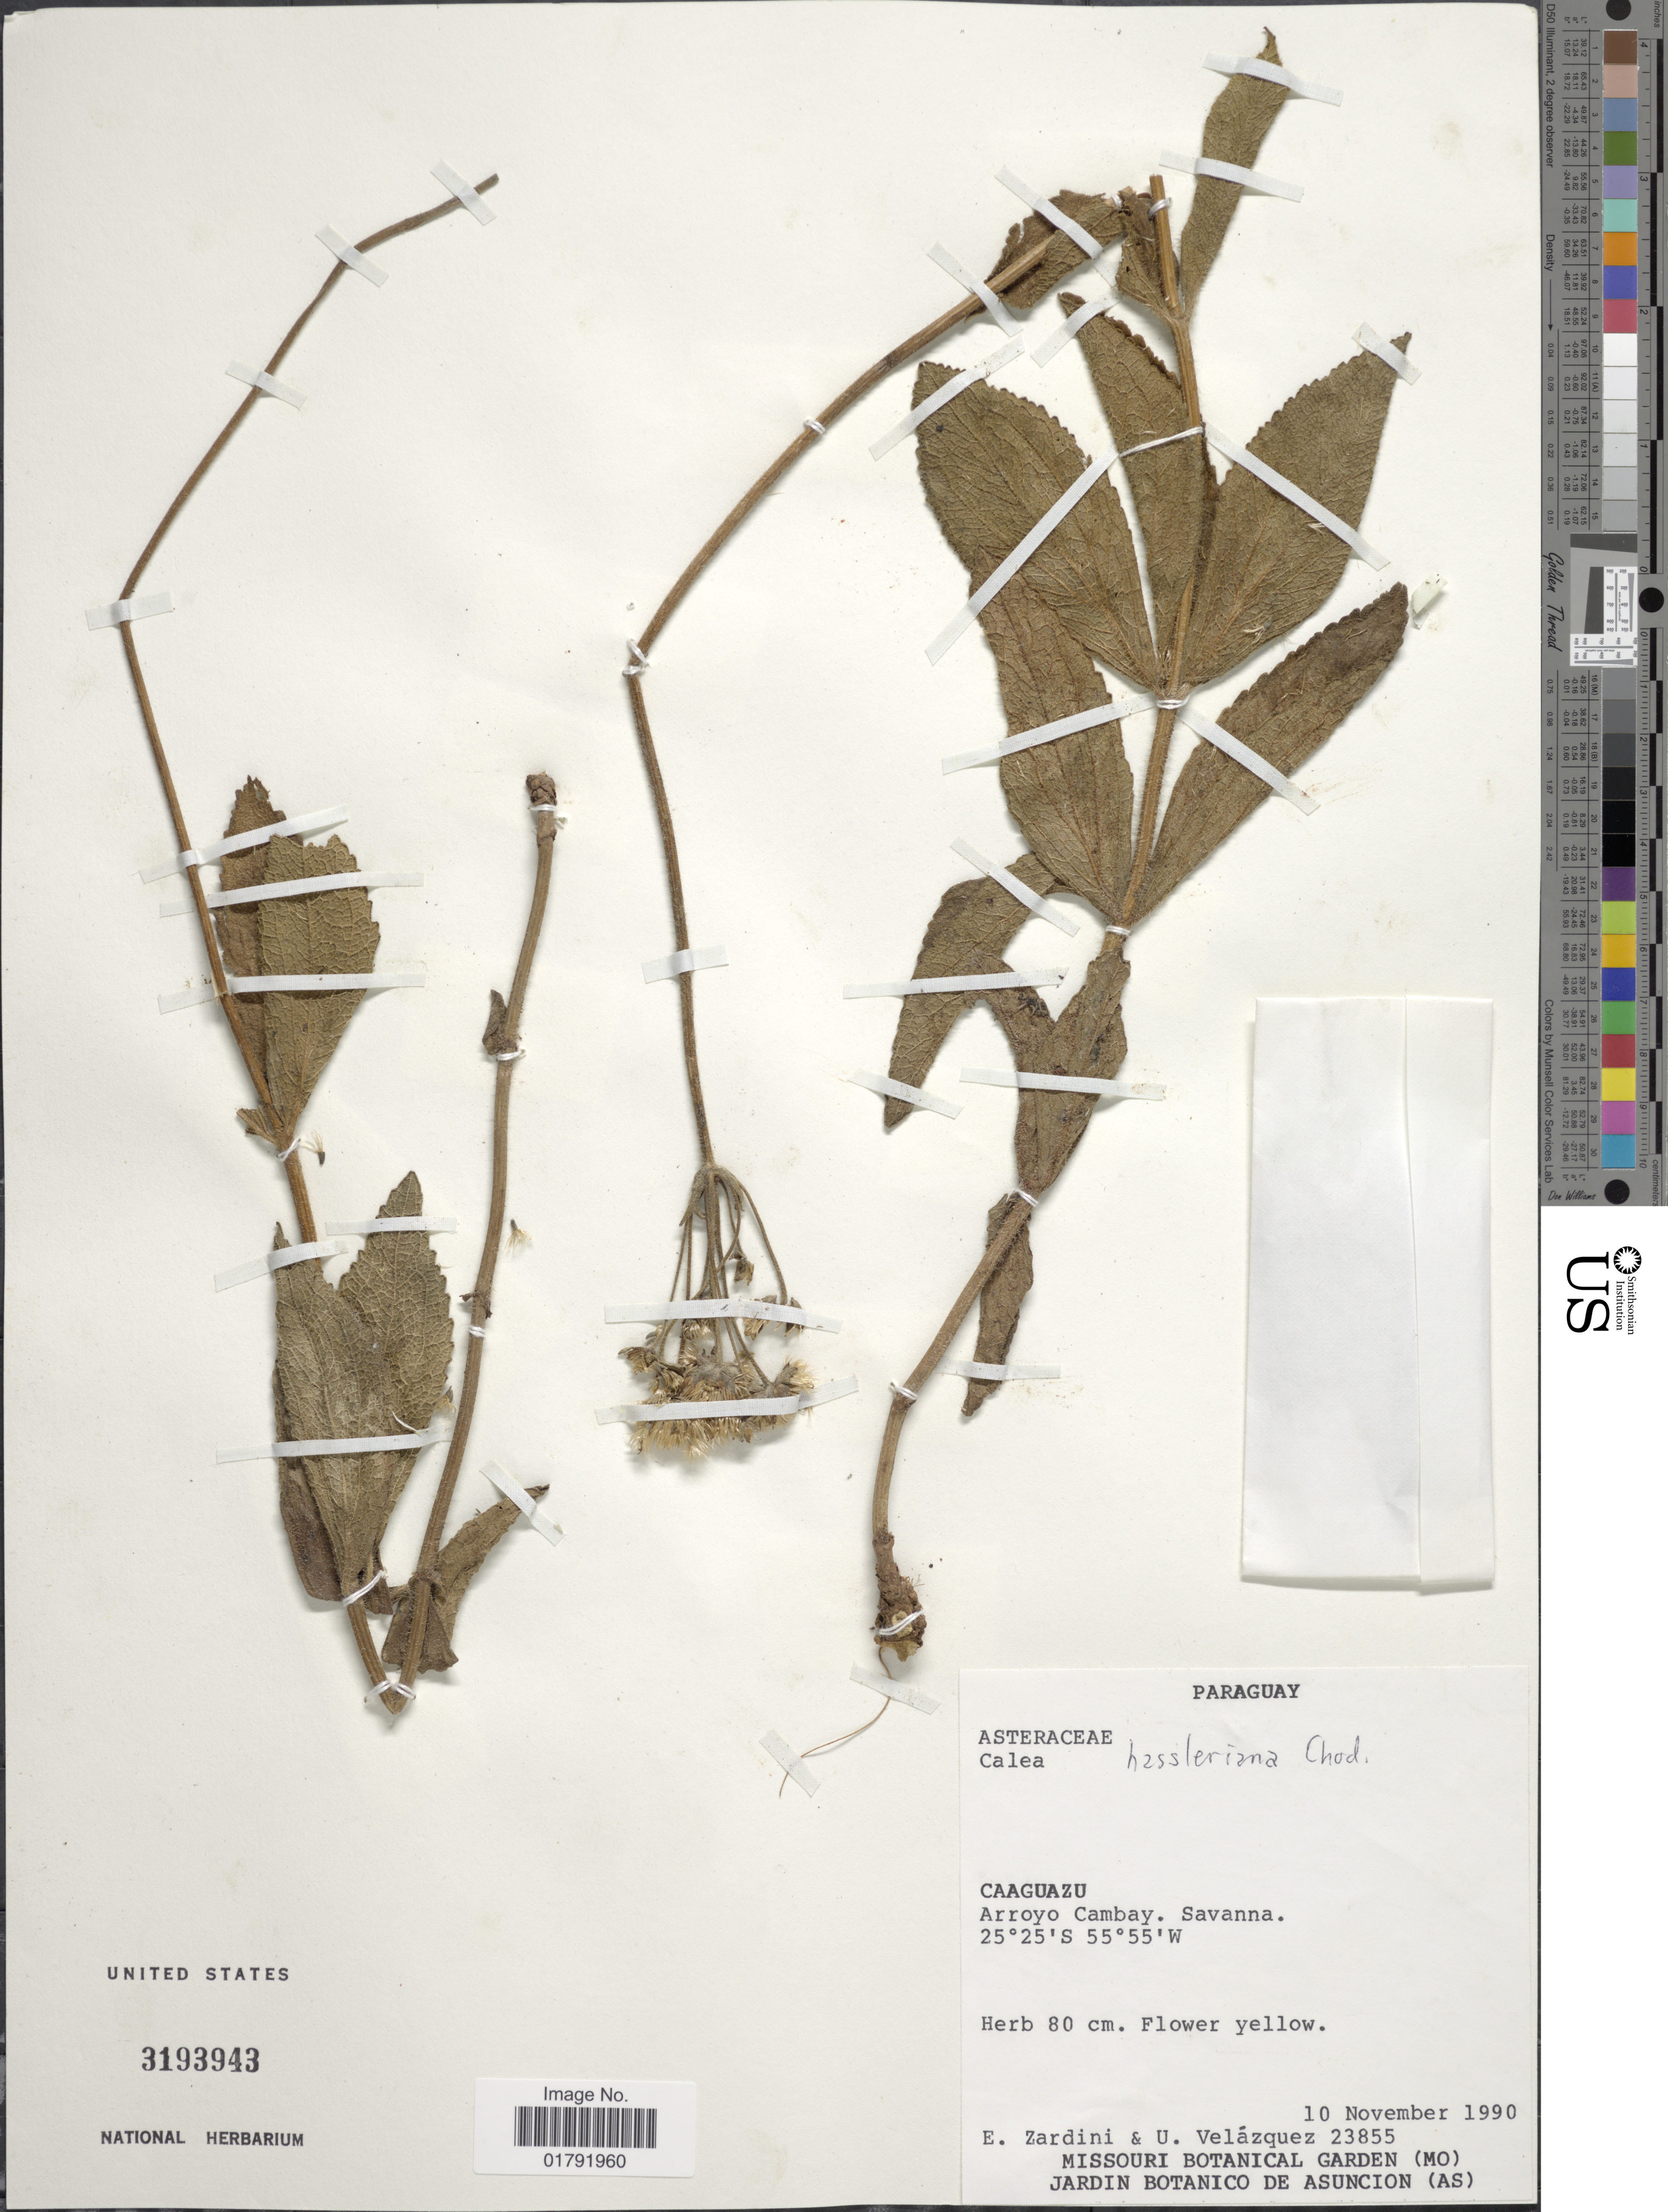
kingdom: Plantae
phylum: Tracheophyta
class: Magnoliopsida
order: Asterales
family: Asteraceae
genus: Calea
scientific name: Calea hassleriana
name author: Chodat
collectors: E. M. Zardini & U. Velázquez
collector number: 23855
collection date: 1990-11-10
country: Paraguay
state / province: Caaguazu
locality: Arroyo Cambay, savanna.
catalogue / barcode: US 3193943